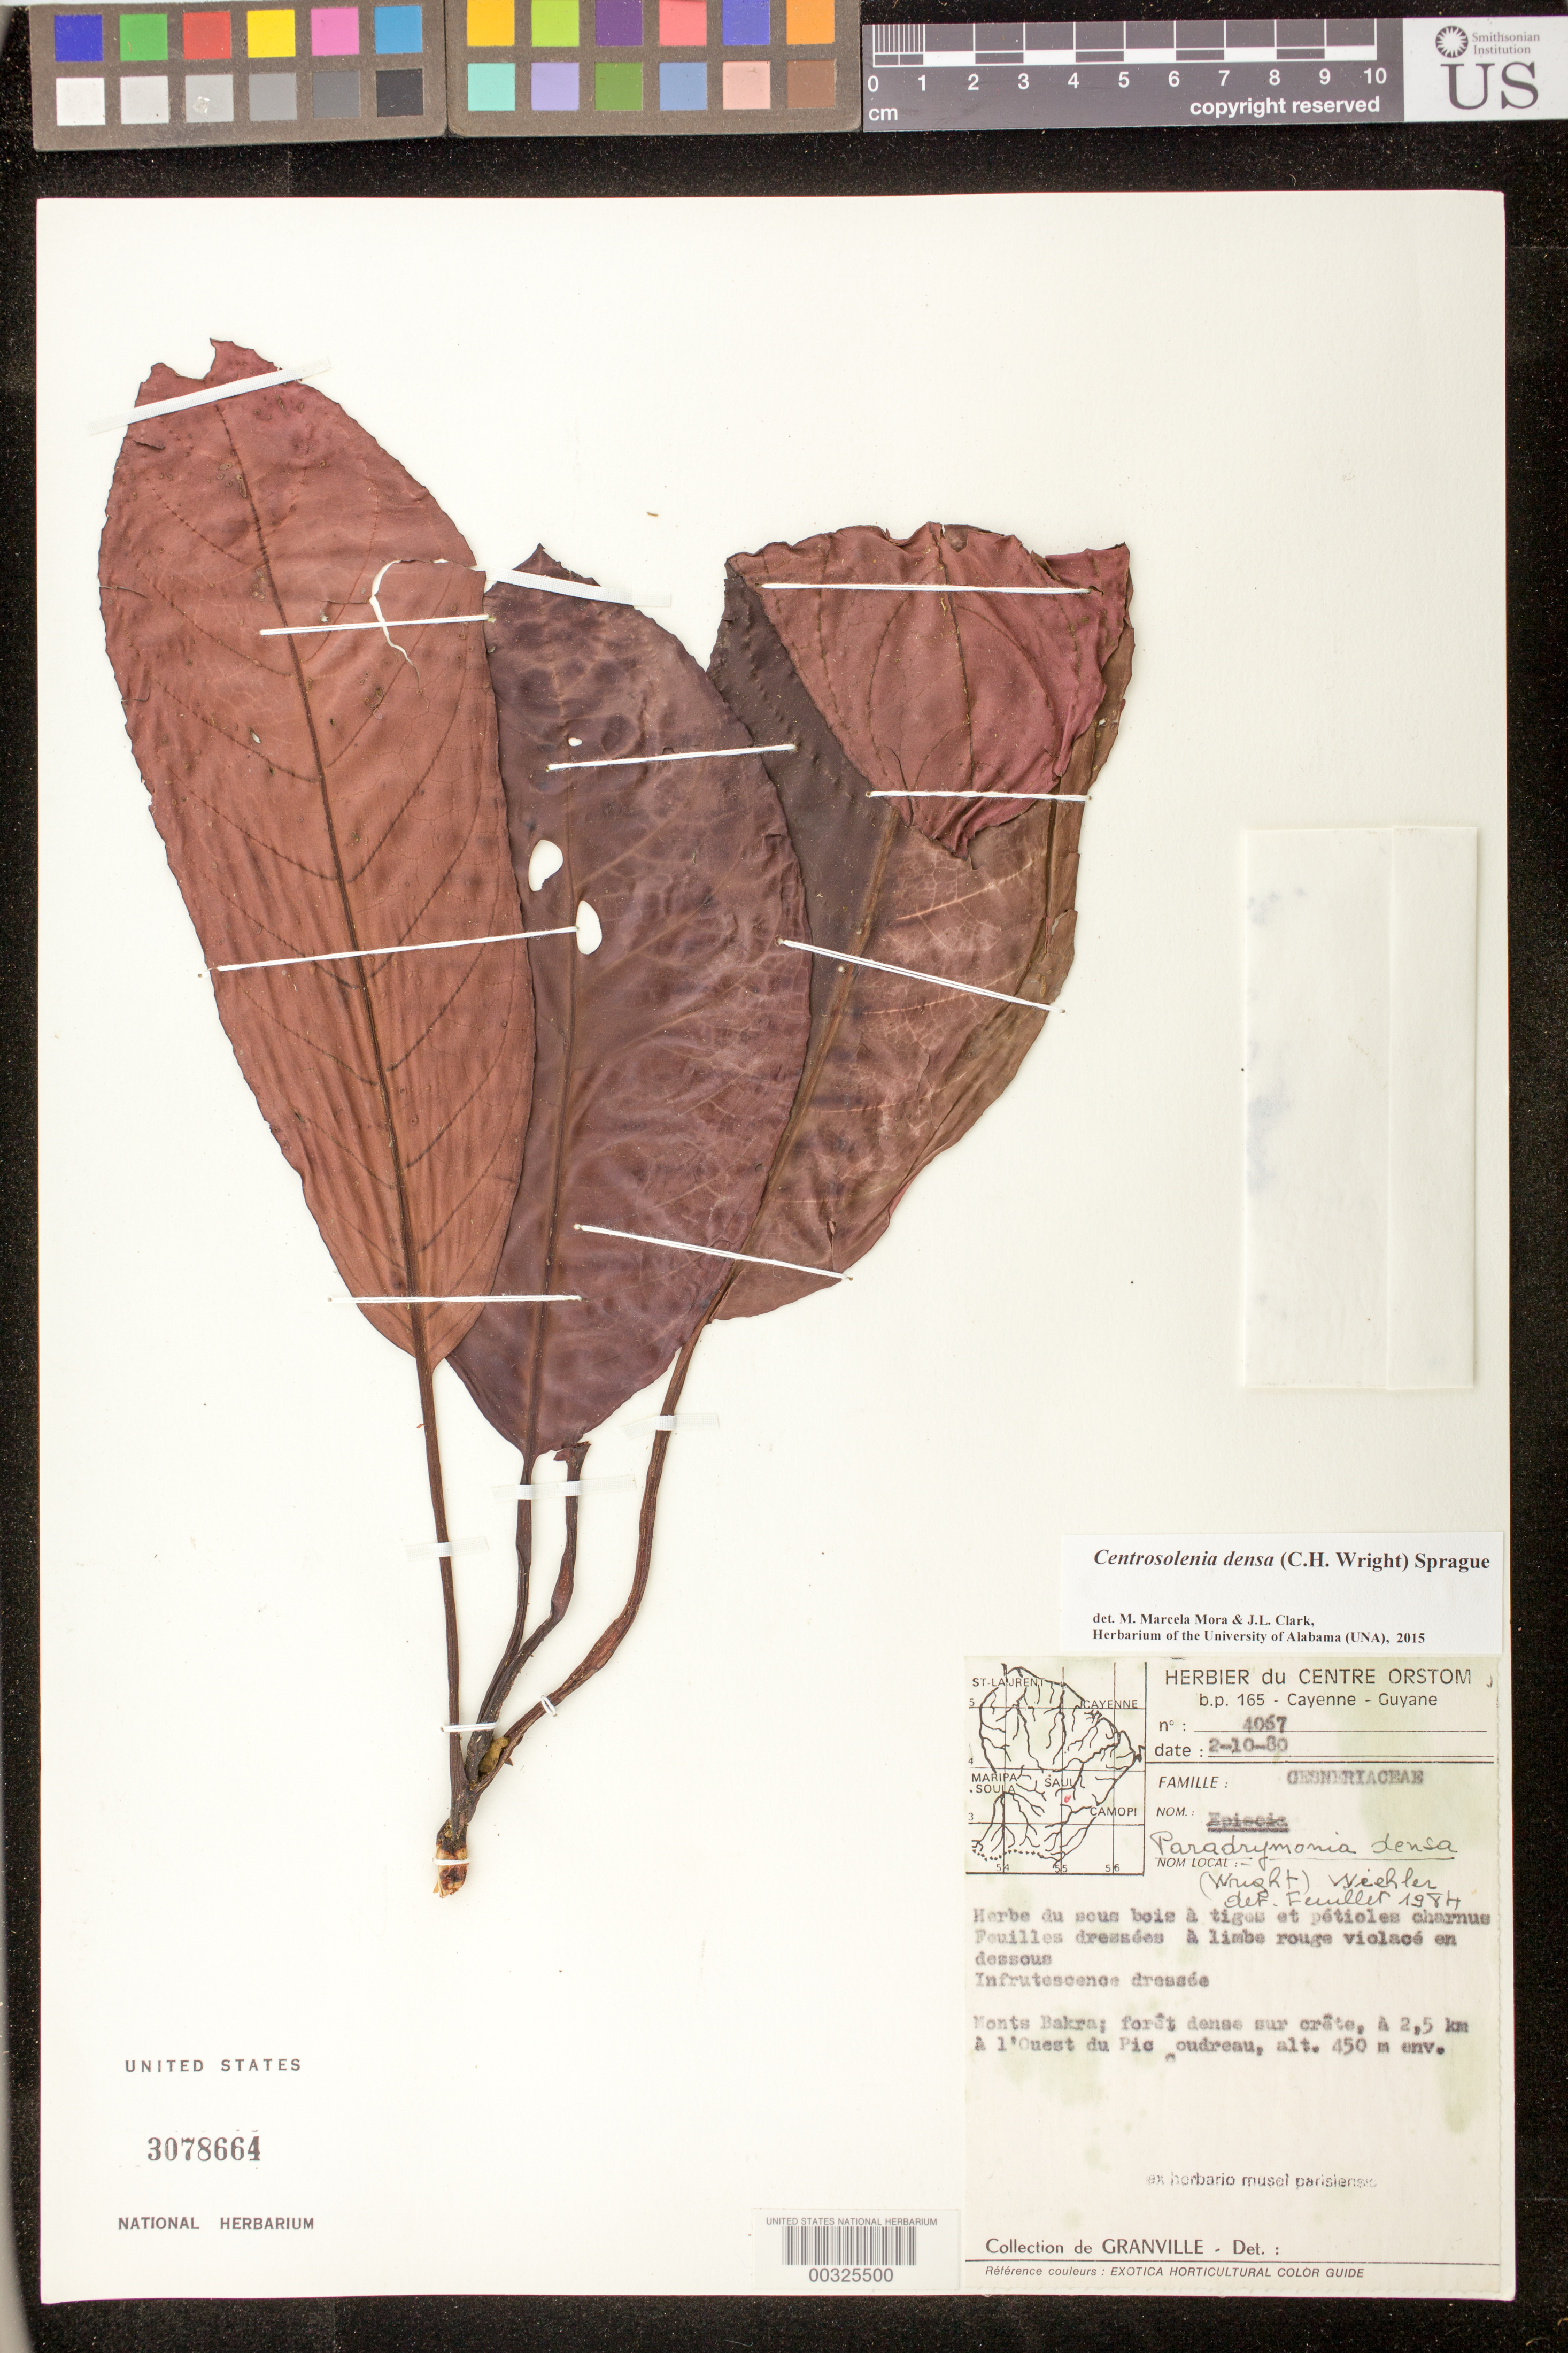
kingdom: Plantae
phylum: Tracheophyta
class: Magnoliopsida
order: Lamiales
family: Gesneriaceae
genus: Centrosolenia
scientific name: Centrosolenia densa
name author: (C.H. Wright) Sprague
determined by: Mora, M. M.; Clark, J. L.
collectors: J.-J. de Granville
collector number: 4067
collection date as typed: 02 Oct 1980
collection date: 1980-10-02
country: French Guiana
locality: Monts Bakra, à l'Ouest du Pic Coudreau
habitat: Forêt dense sur crête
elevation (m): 450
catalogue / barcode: US 3078664